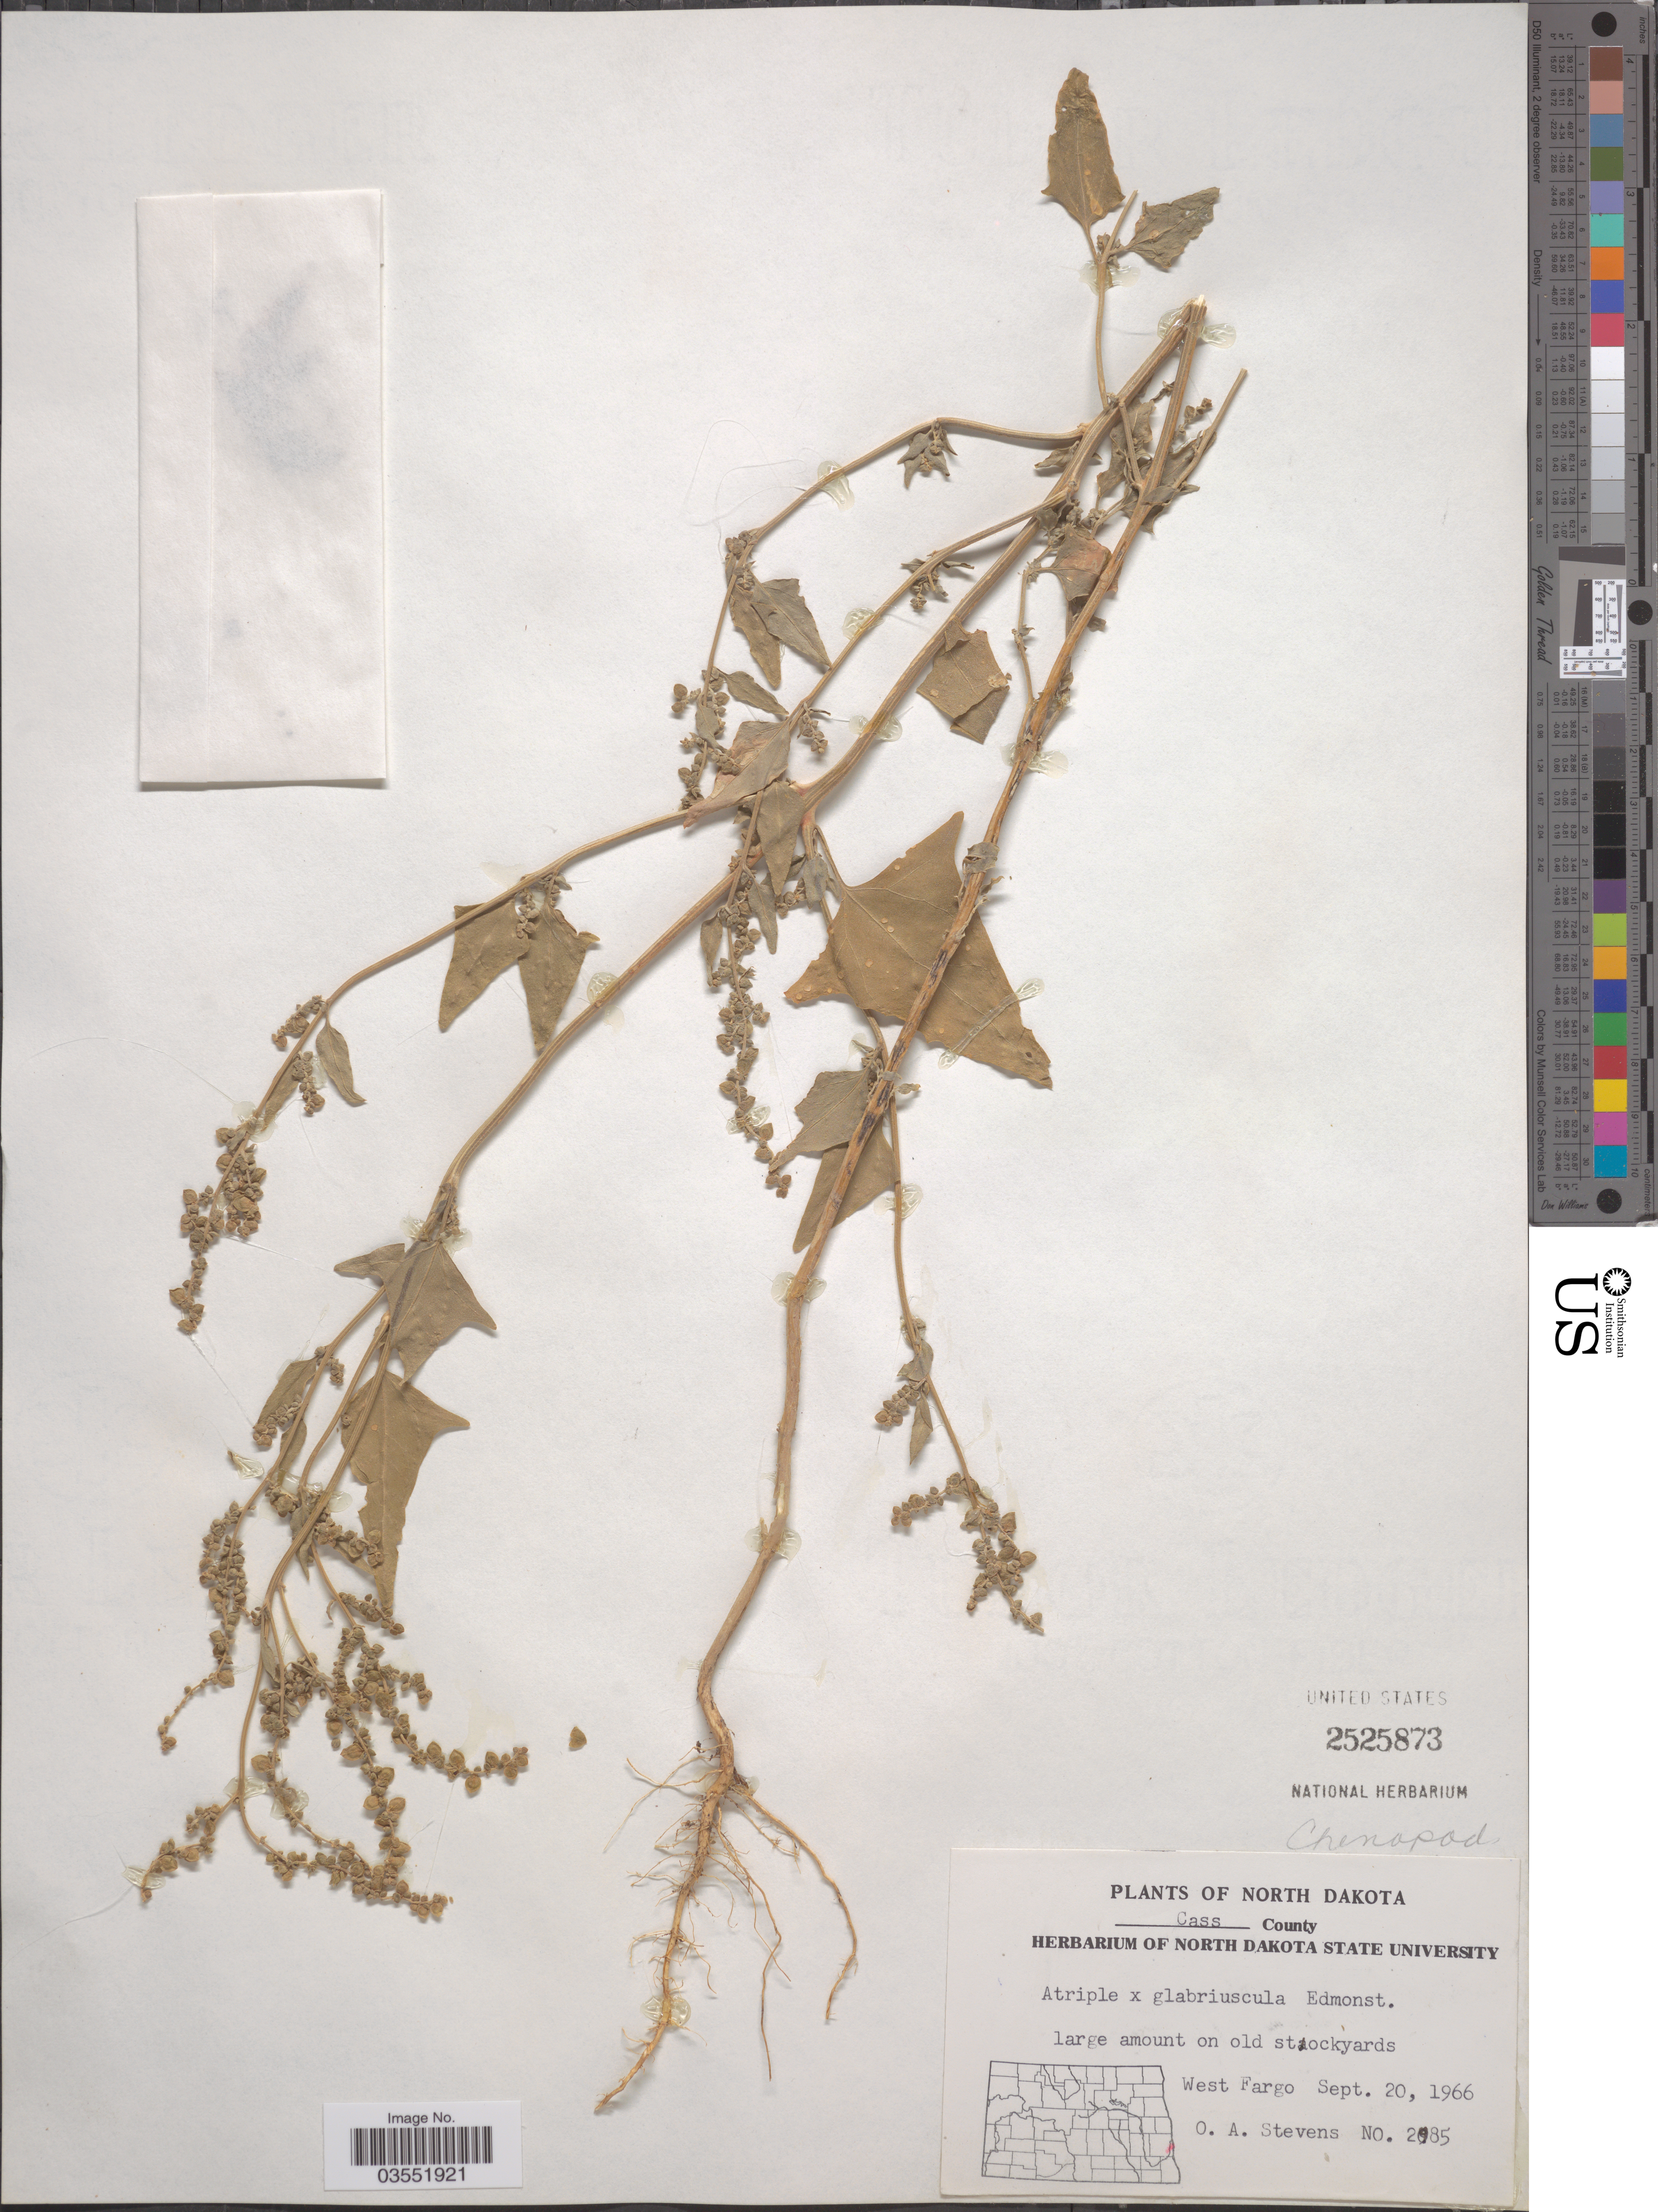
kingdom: Plantae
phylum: Tracheophyta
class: Magnoliopsida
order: Caryophyllales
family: Amaranthaceae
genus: Atriplex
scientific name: Atriplex glabriuscula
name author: Edmondston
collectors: O. A. Stevens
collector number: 2985*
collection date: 1966-09-20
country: United States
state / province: North Dakota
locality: Cass County. West Fargo.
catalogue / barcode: US 2525873